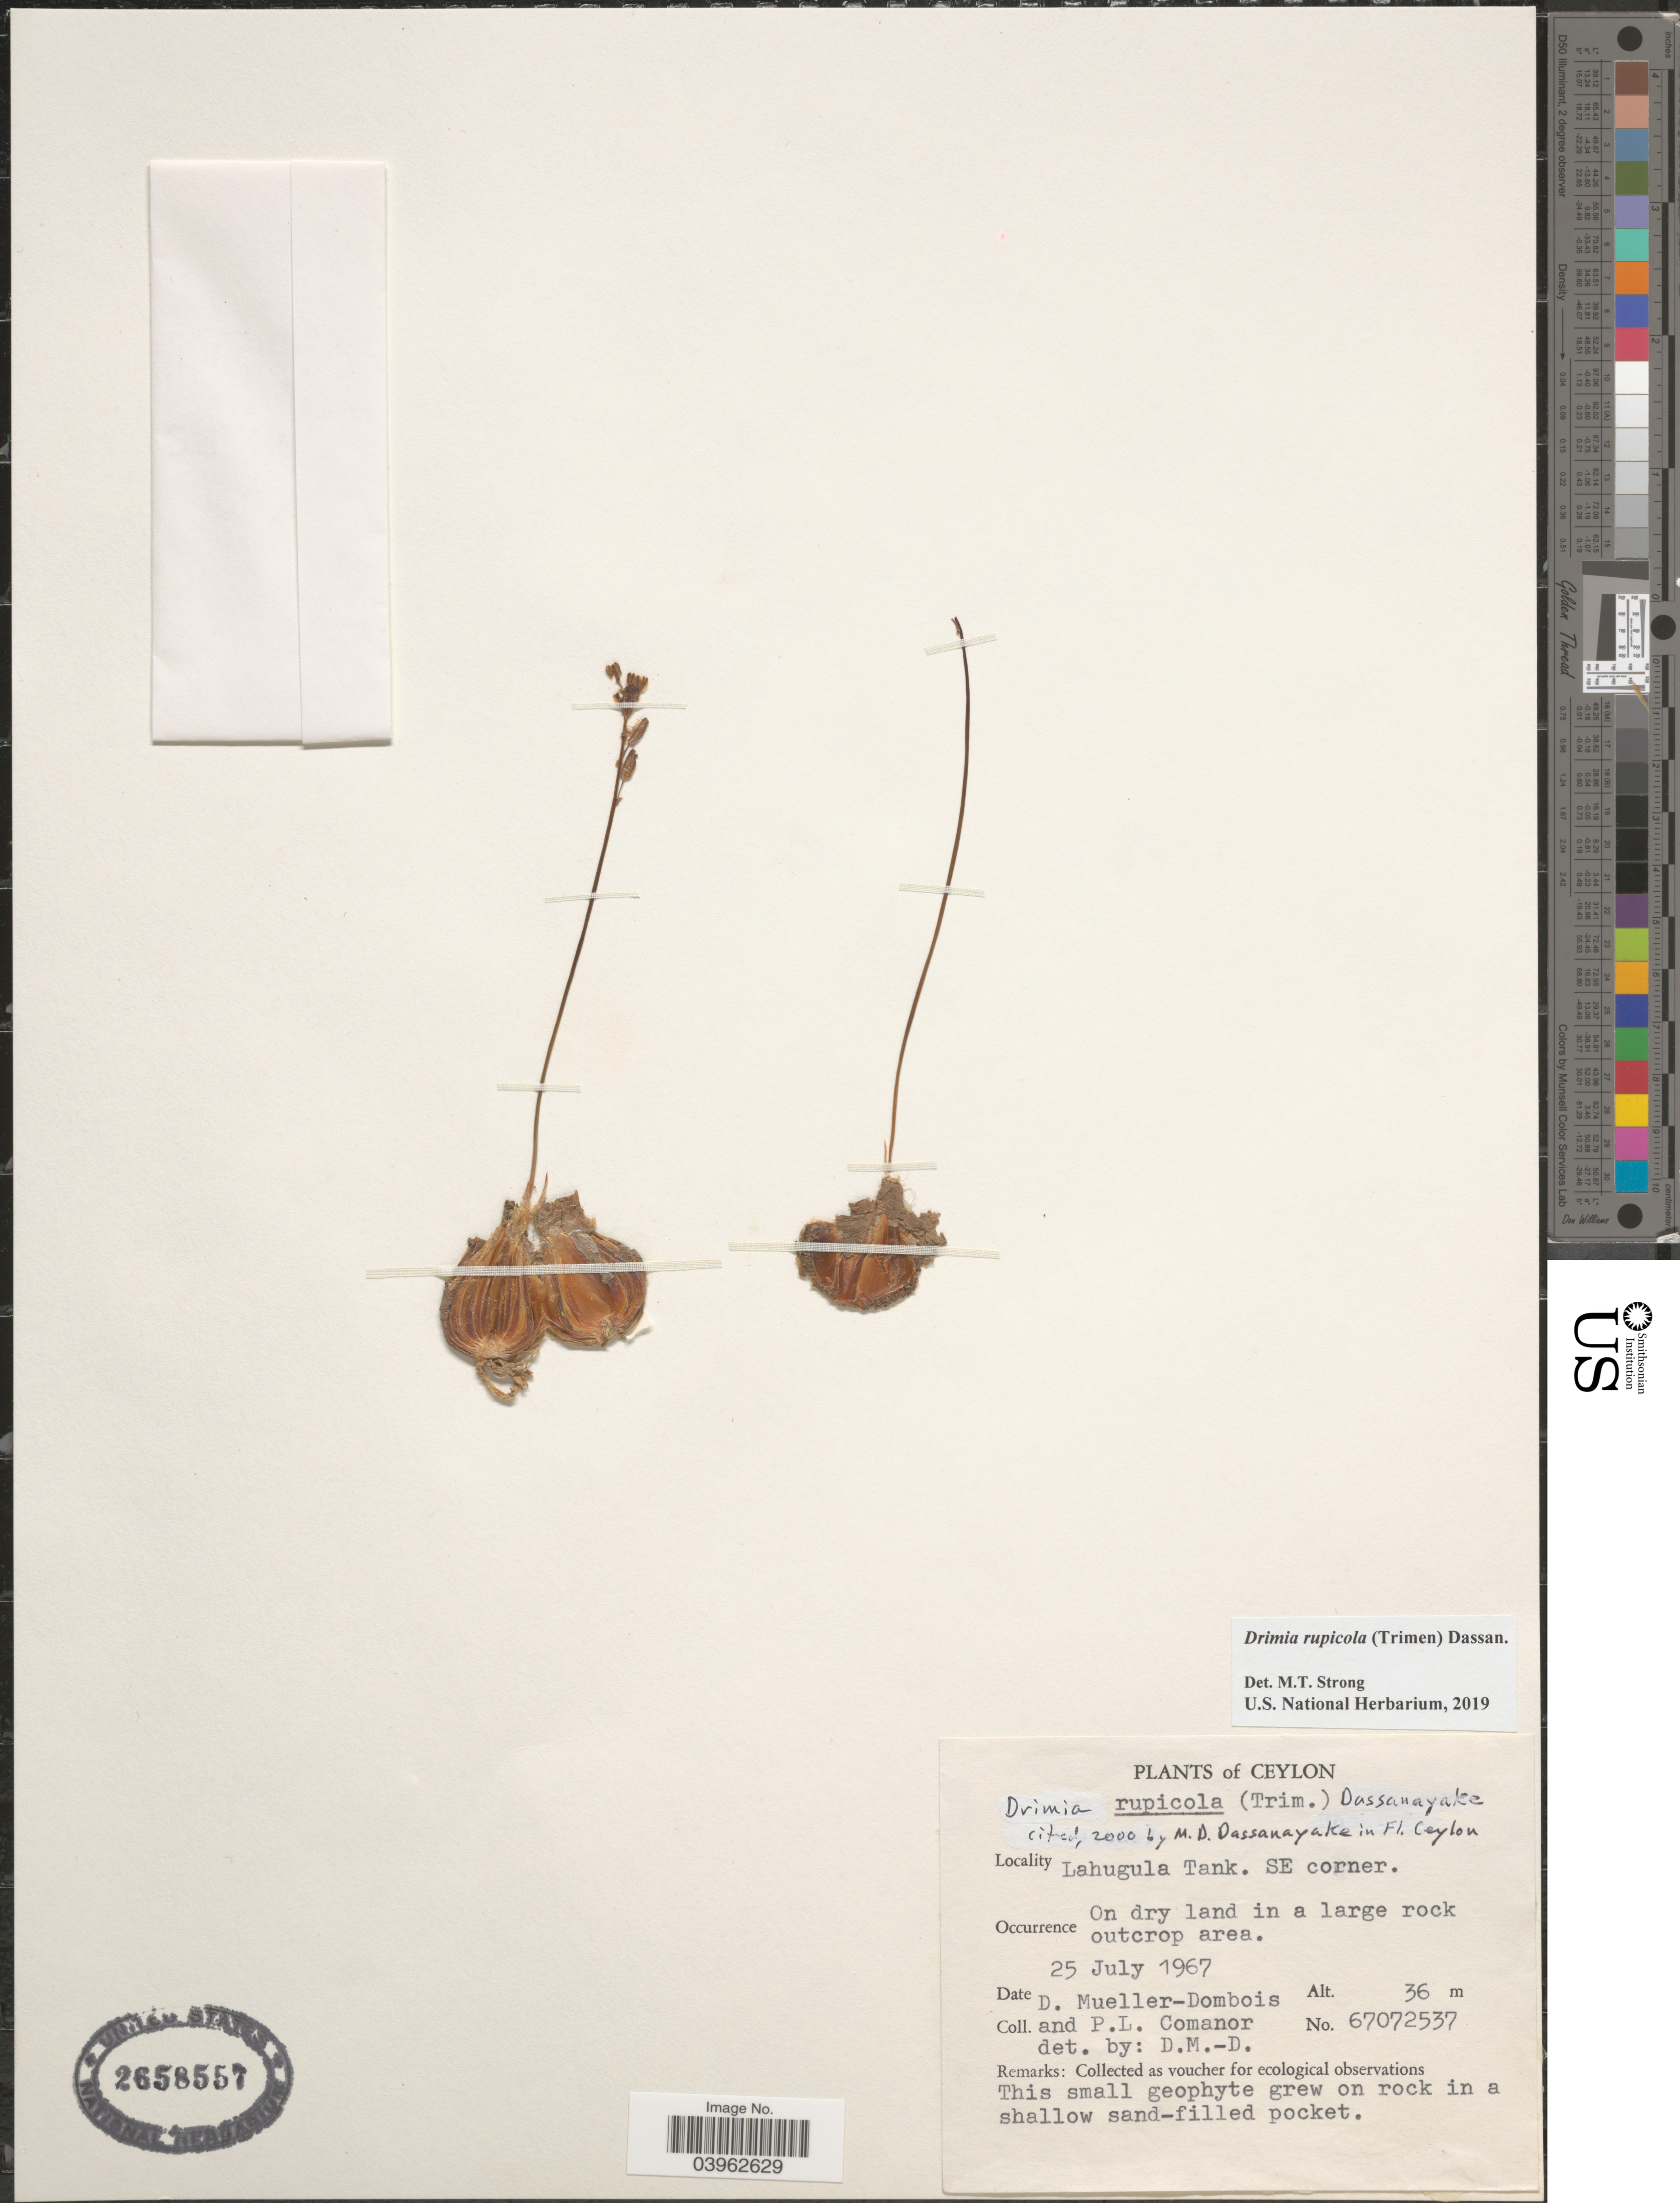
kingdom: Plantae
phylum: Tracheophyta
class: Liliopsida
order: Asparagales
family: Asparagaceae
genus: Drimia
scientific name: Drimia rupicola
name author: (Trimen) Dassan.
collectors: D. Mueller-Dombois & P. Comanor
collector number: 67072537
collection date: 1967-07-25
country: Sri Lanka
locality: Ceylon. Lahugula Tank. SE corner. On dry land in a large rock outcrop area.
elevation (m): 36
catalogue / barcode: US 2658557